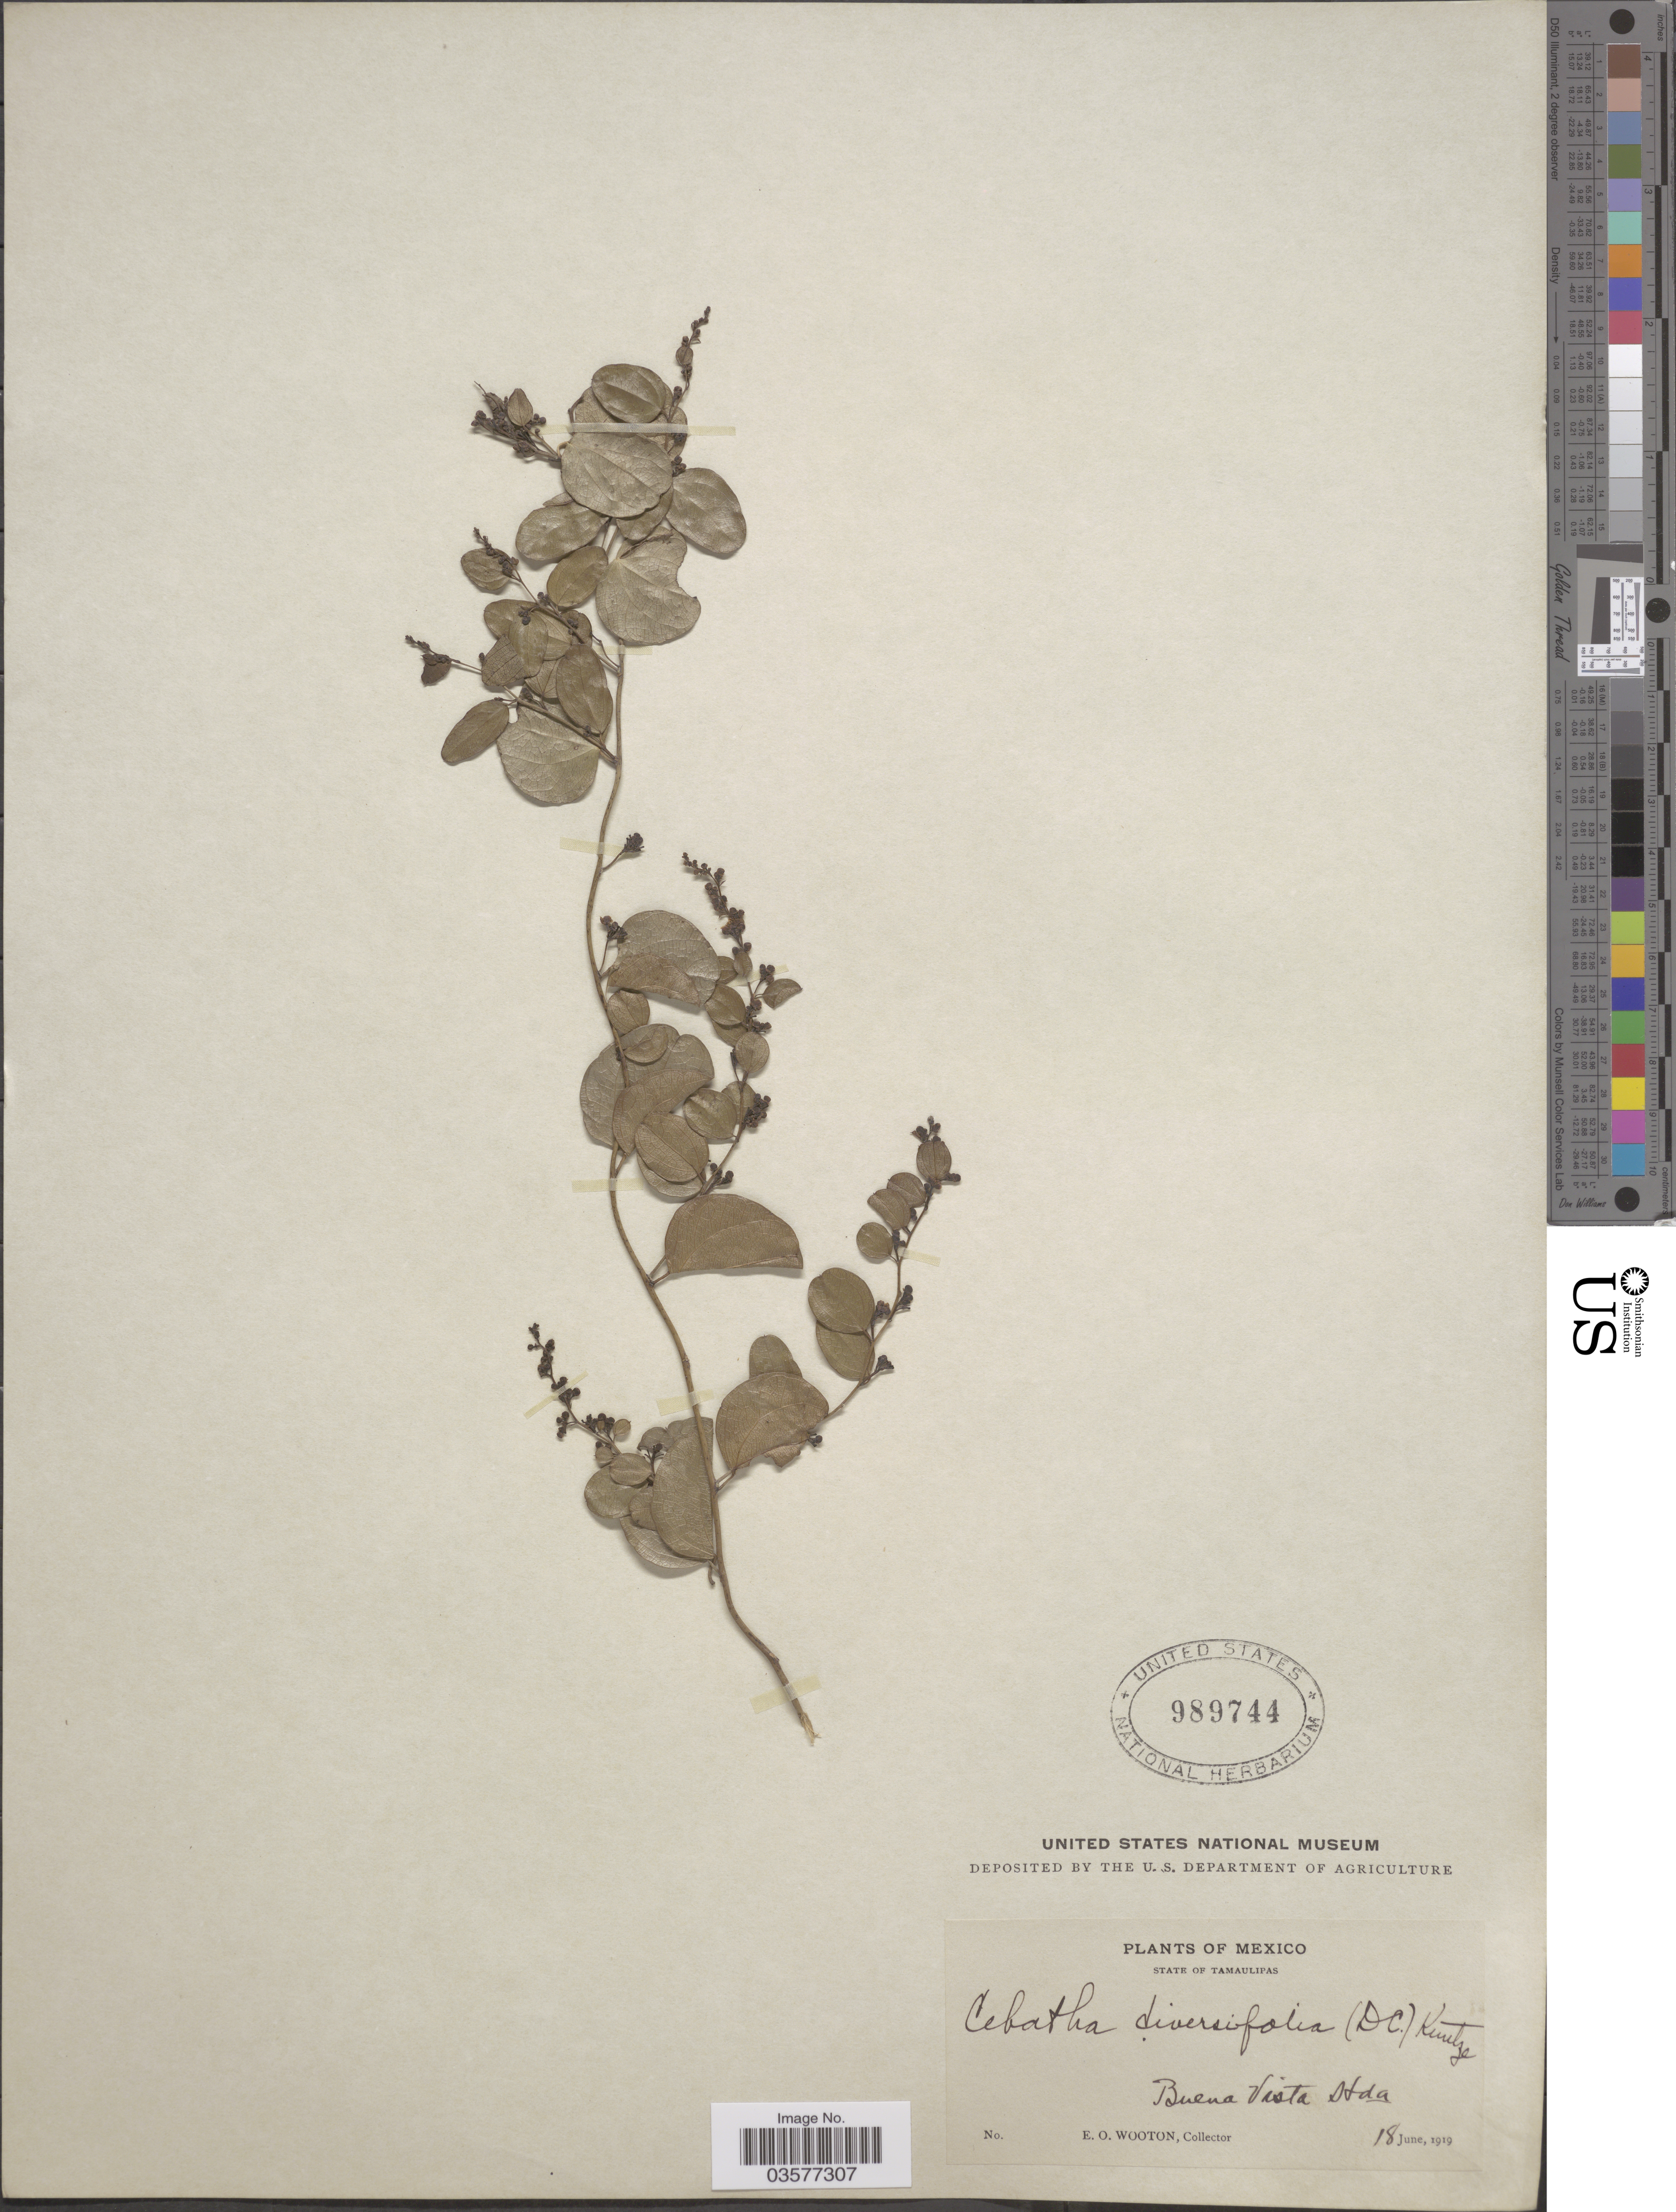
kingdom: Plantae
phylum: Tracheophyta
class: Magnoliopsida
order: Ranunculales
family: Menispermaceae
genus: Cocculus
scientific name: Cocculus diversifolius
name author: DC.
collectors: E. O. Wooton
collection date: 1919-06-18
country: Mexico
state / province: Tamaulipas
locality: Buena Vista Hda.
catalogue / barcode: US 989744